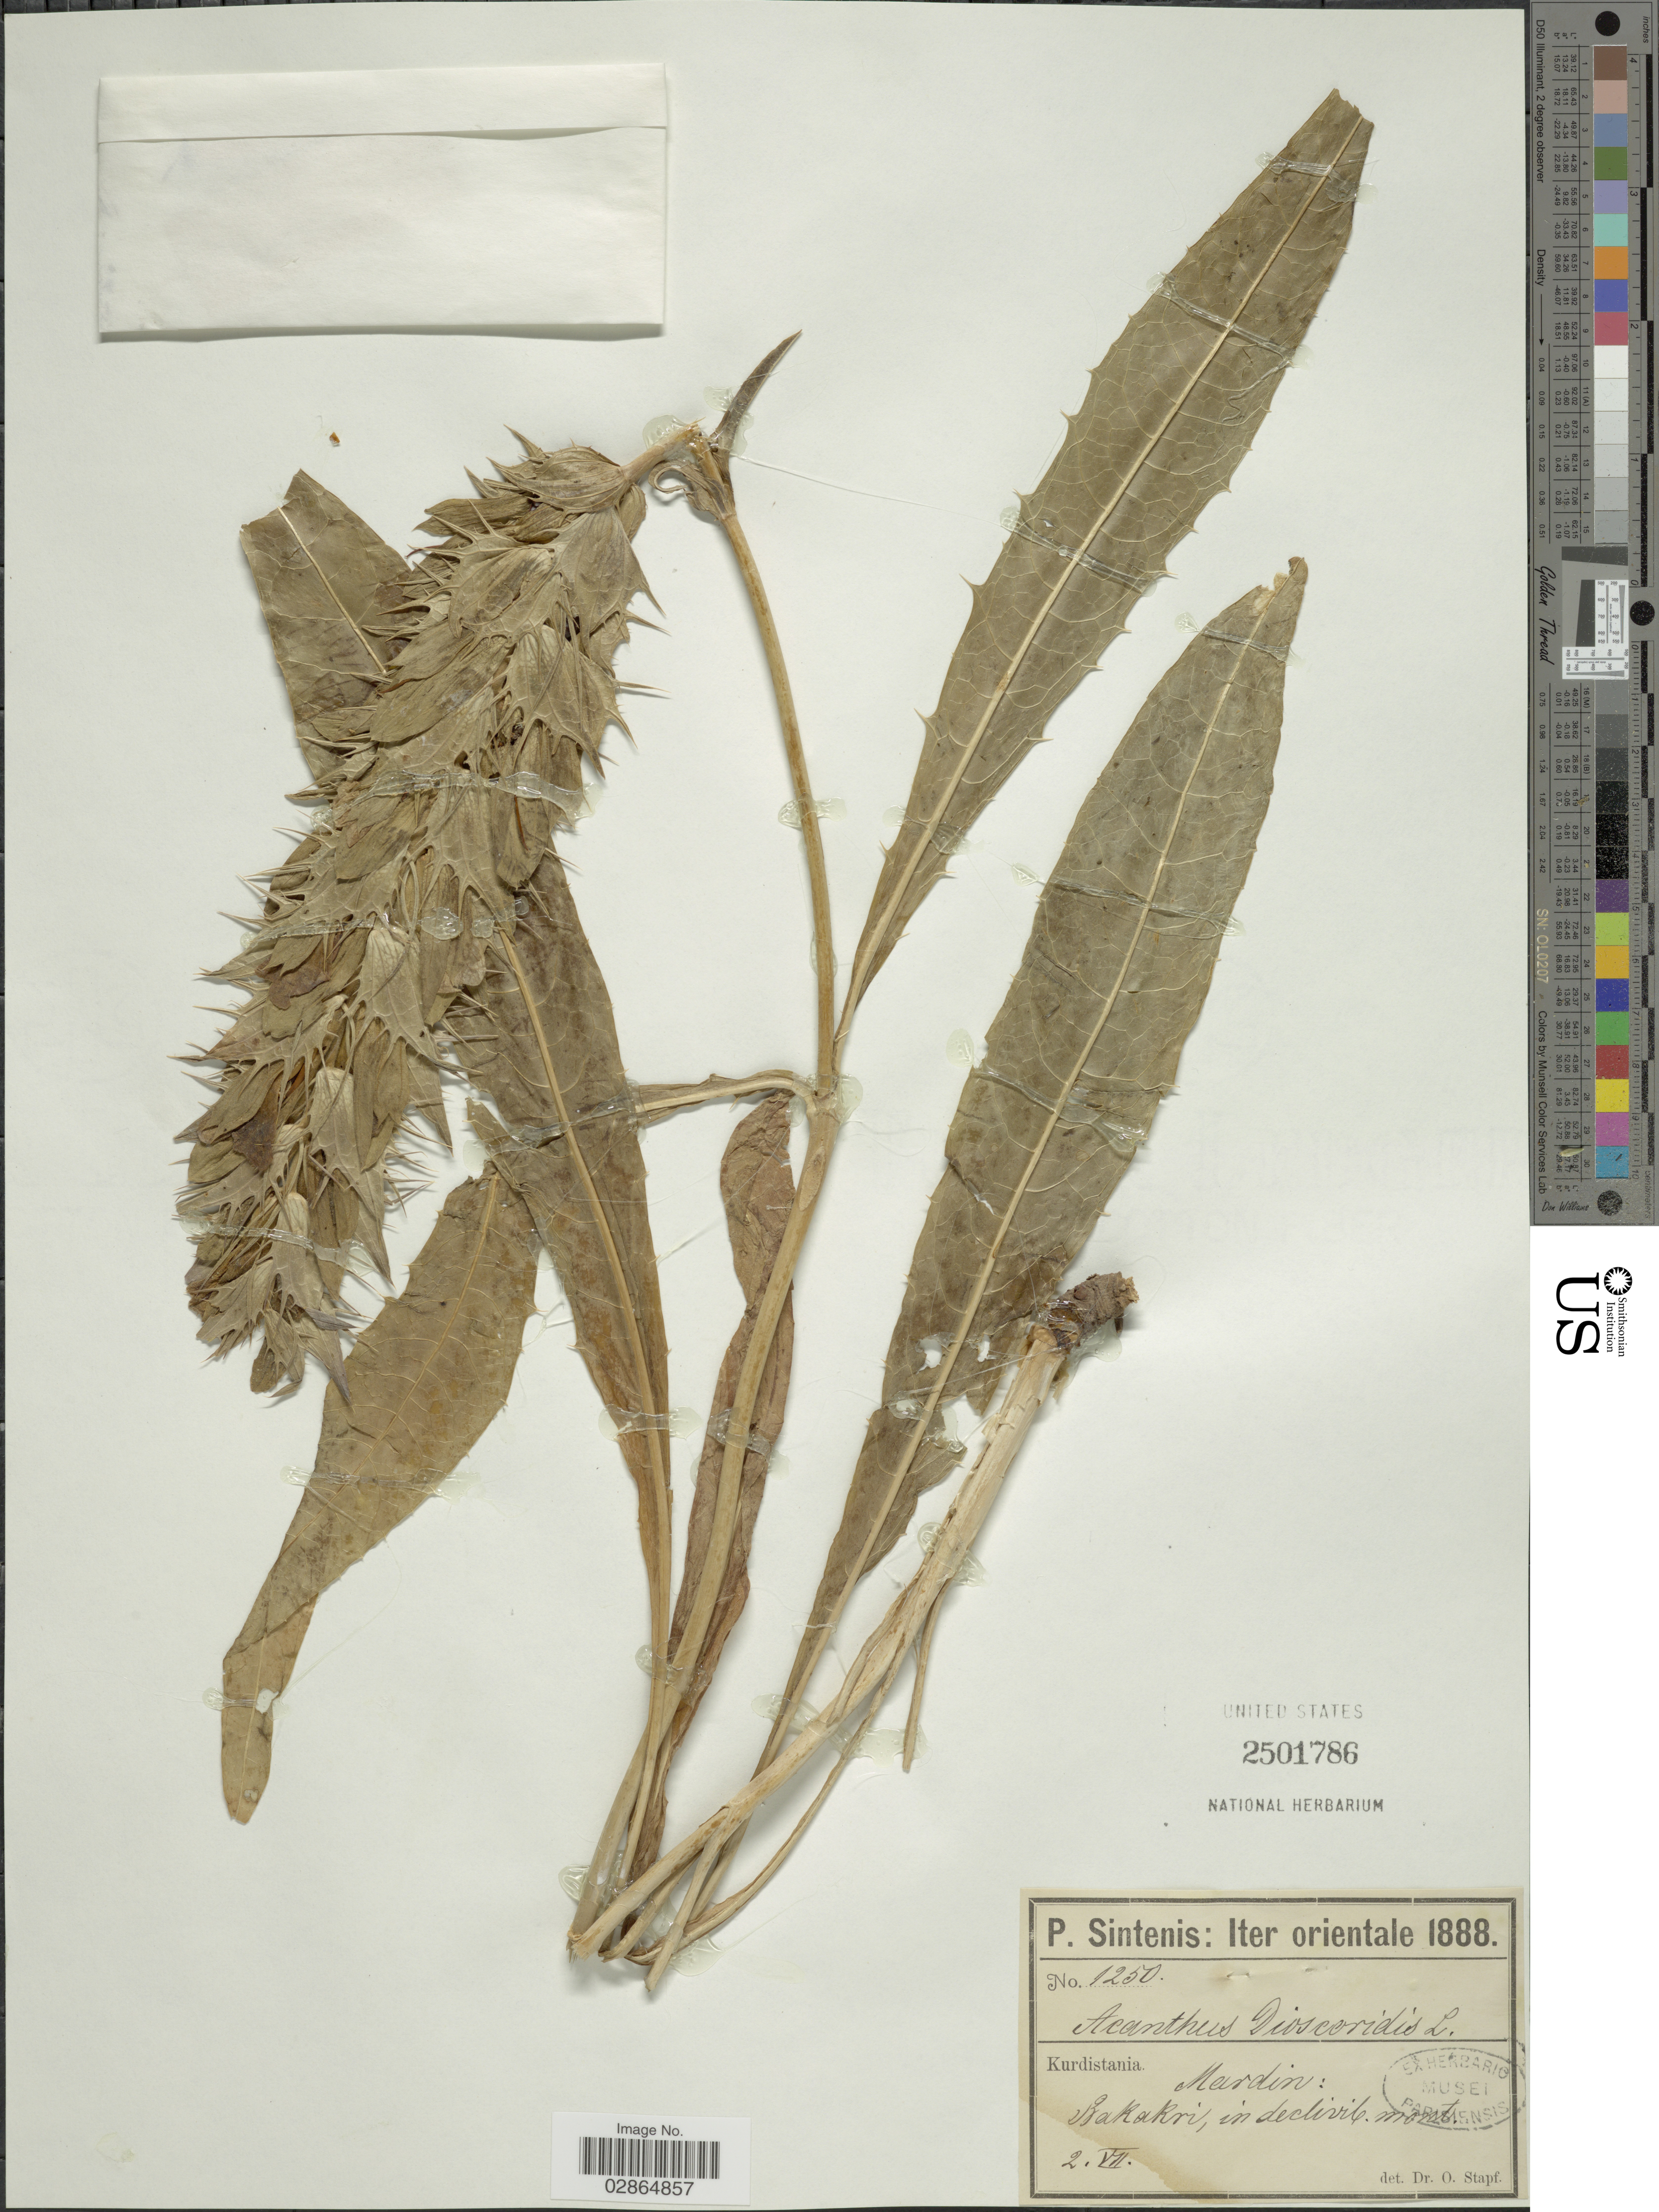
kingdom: Plantae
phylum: Tracheophyta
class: Magnoliopsida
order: Lamiales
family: Acanthaceae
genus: Acanthus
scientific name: Acanthus dioscoridis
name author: L.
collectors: P. Sintenis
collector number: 1250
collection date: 1888-07-02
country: Turkey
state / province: Mardin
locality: Kurdistania, Mardin: Bakakri, in declivib. mont.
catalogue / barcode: US 2501786